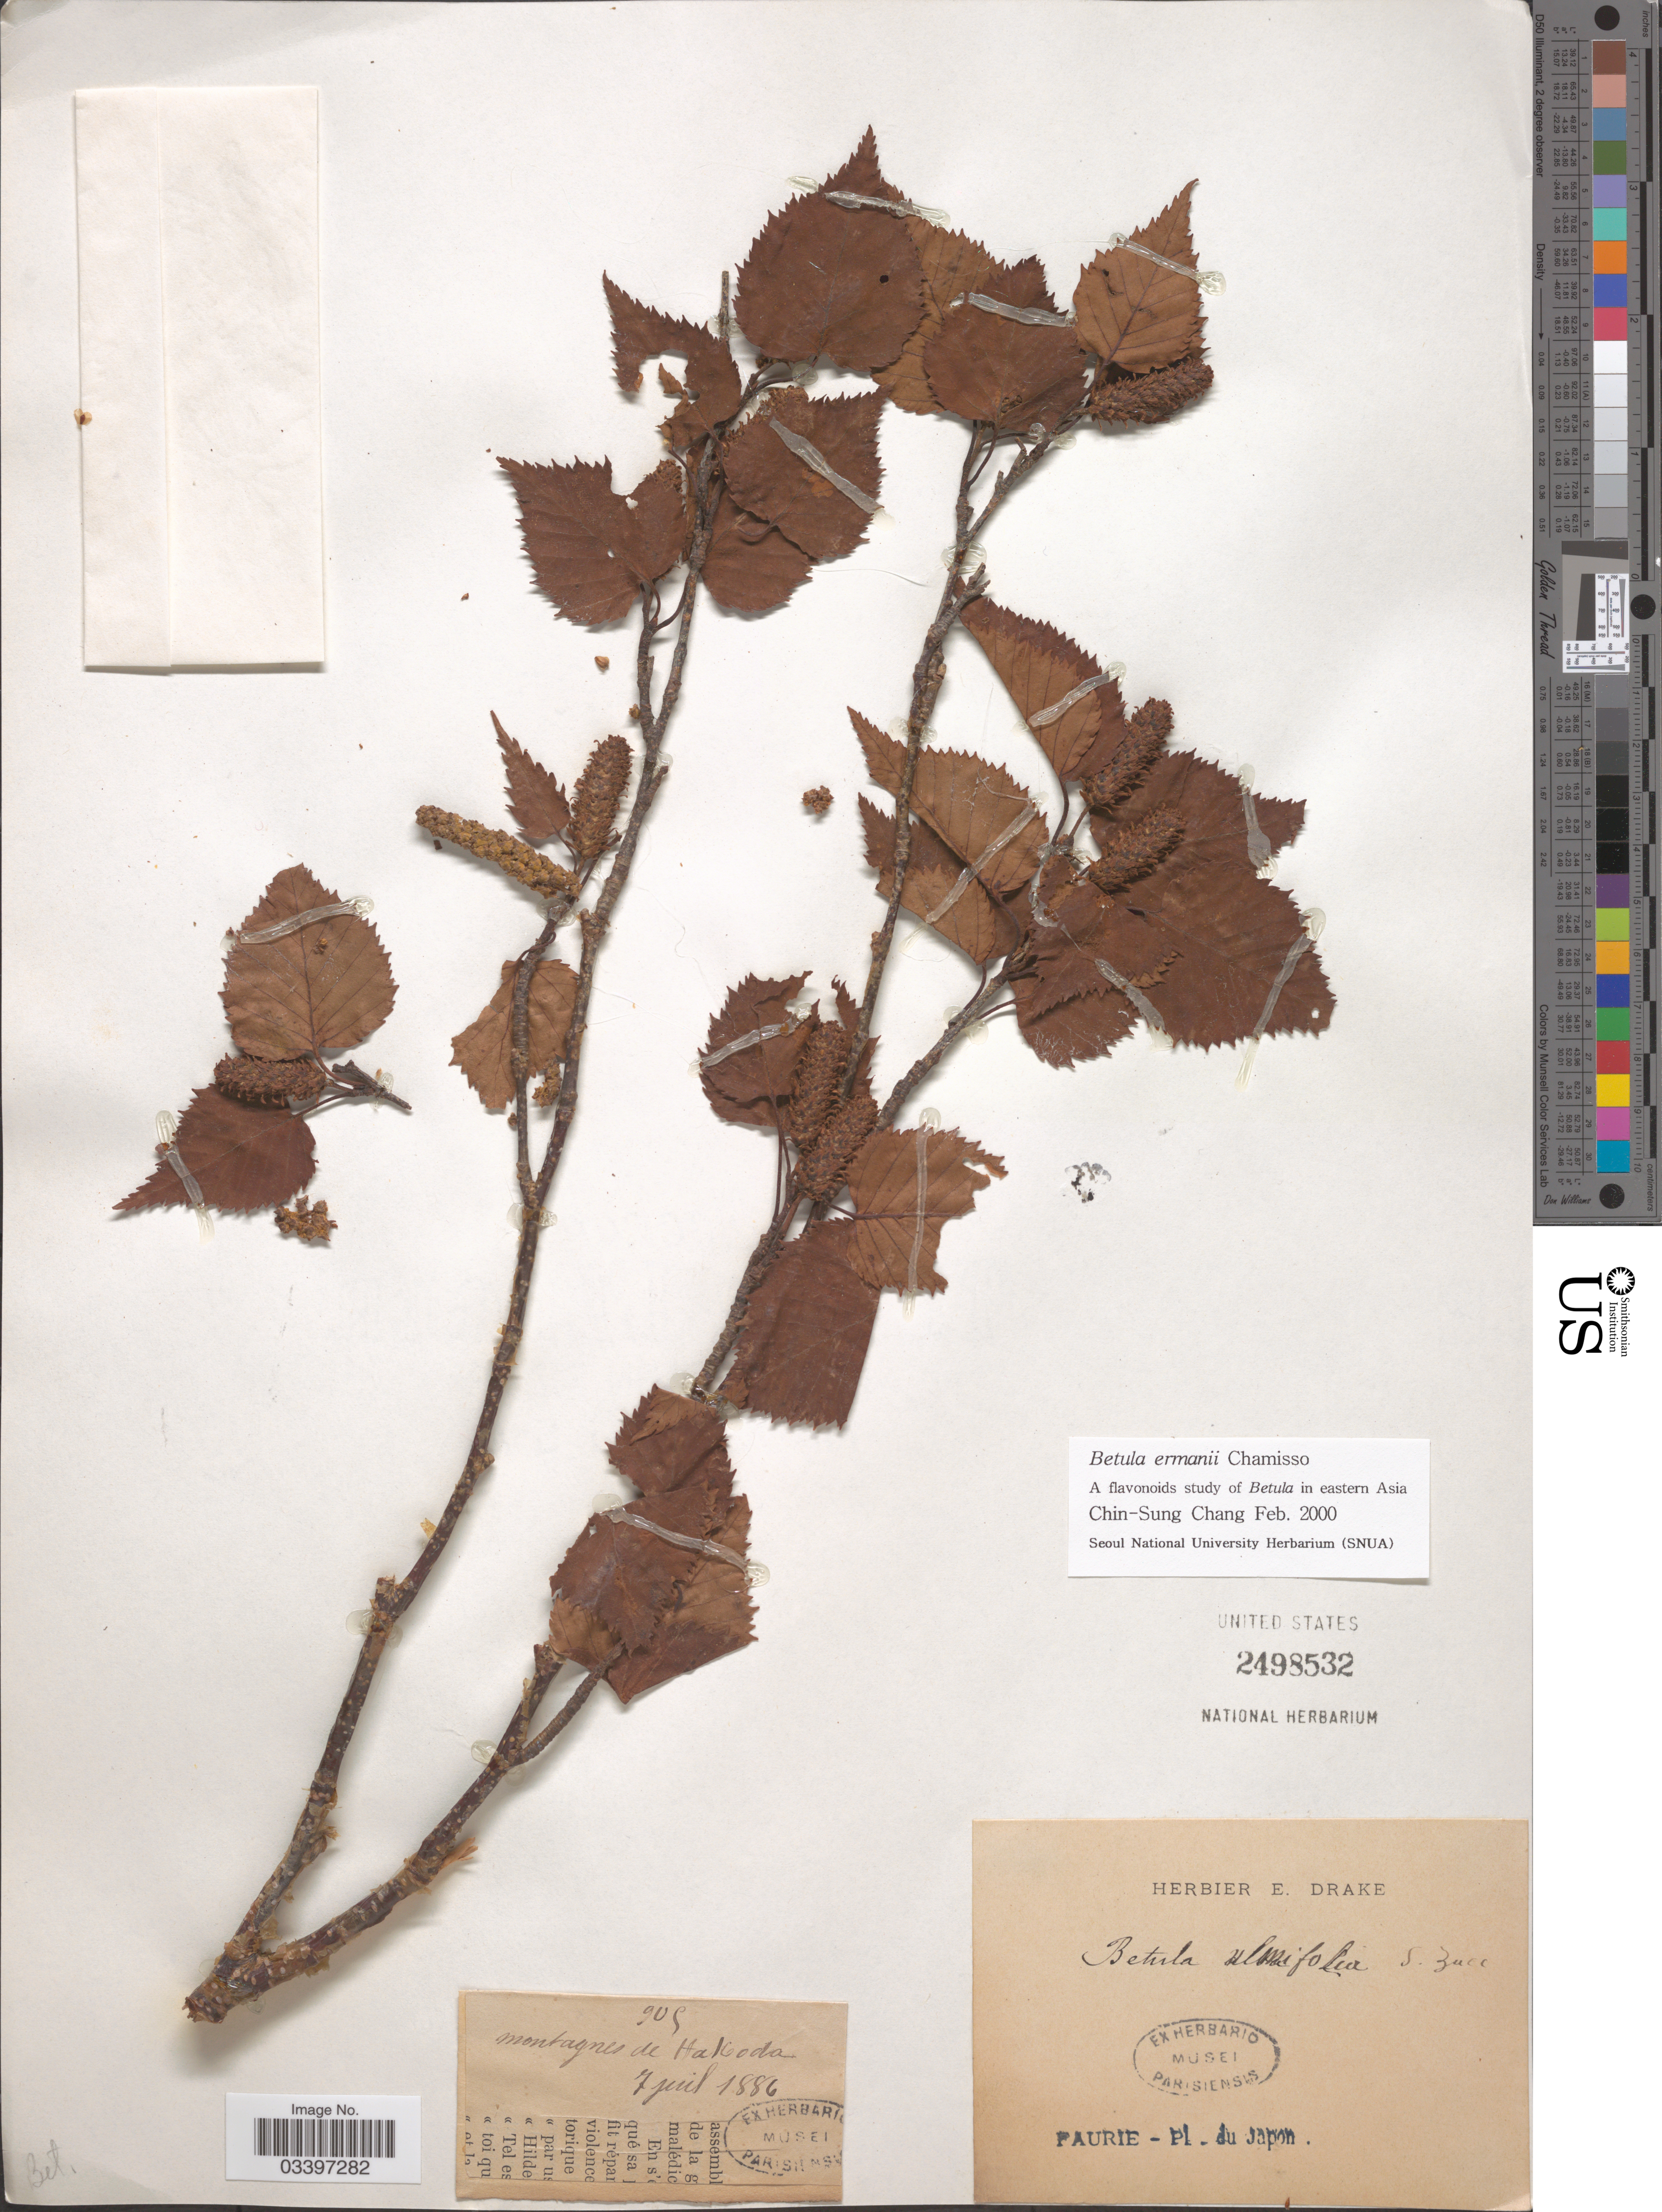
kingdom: Plantae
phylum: Tracheophyta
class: Magnoliopsida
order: Fagales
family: Betulaceae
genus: Betula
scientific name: Betula ermanii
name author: Cham.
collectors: ex herb. E. Drake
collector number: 905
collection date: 1886-07-07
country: Japan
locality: Montagnes de Hakoda.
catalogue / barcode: US 2498532